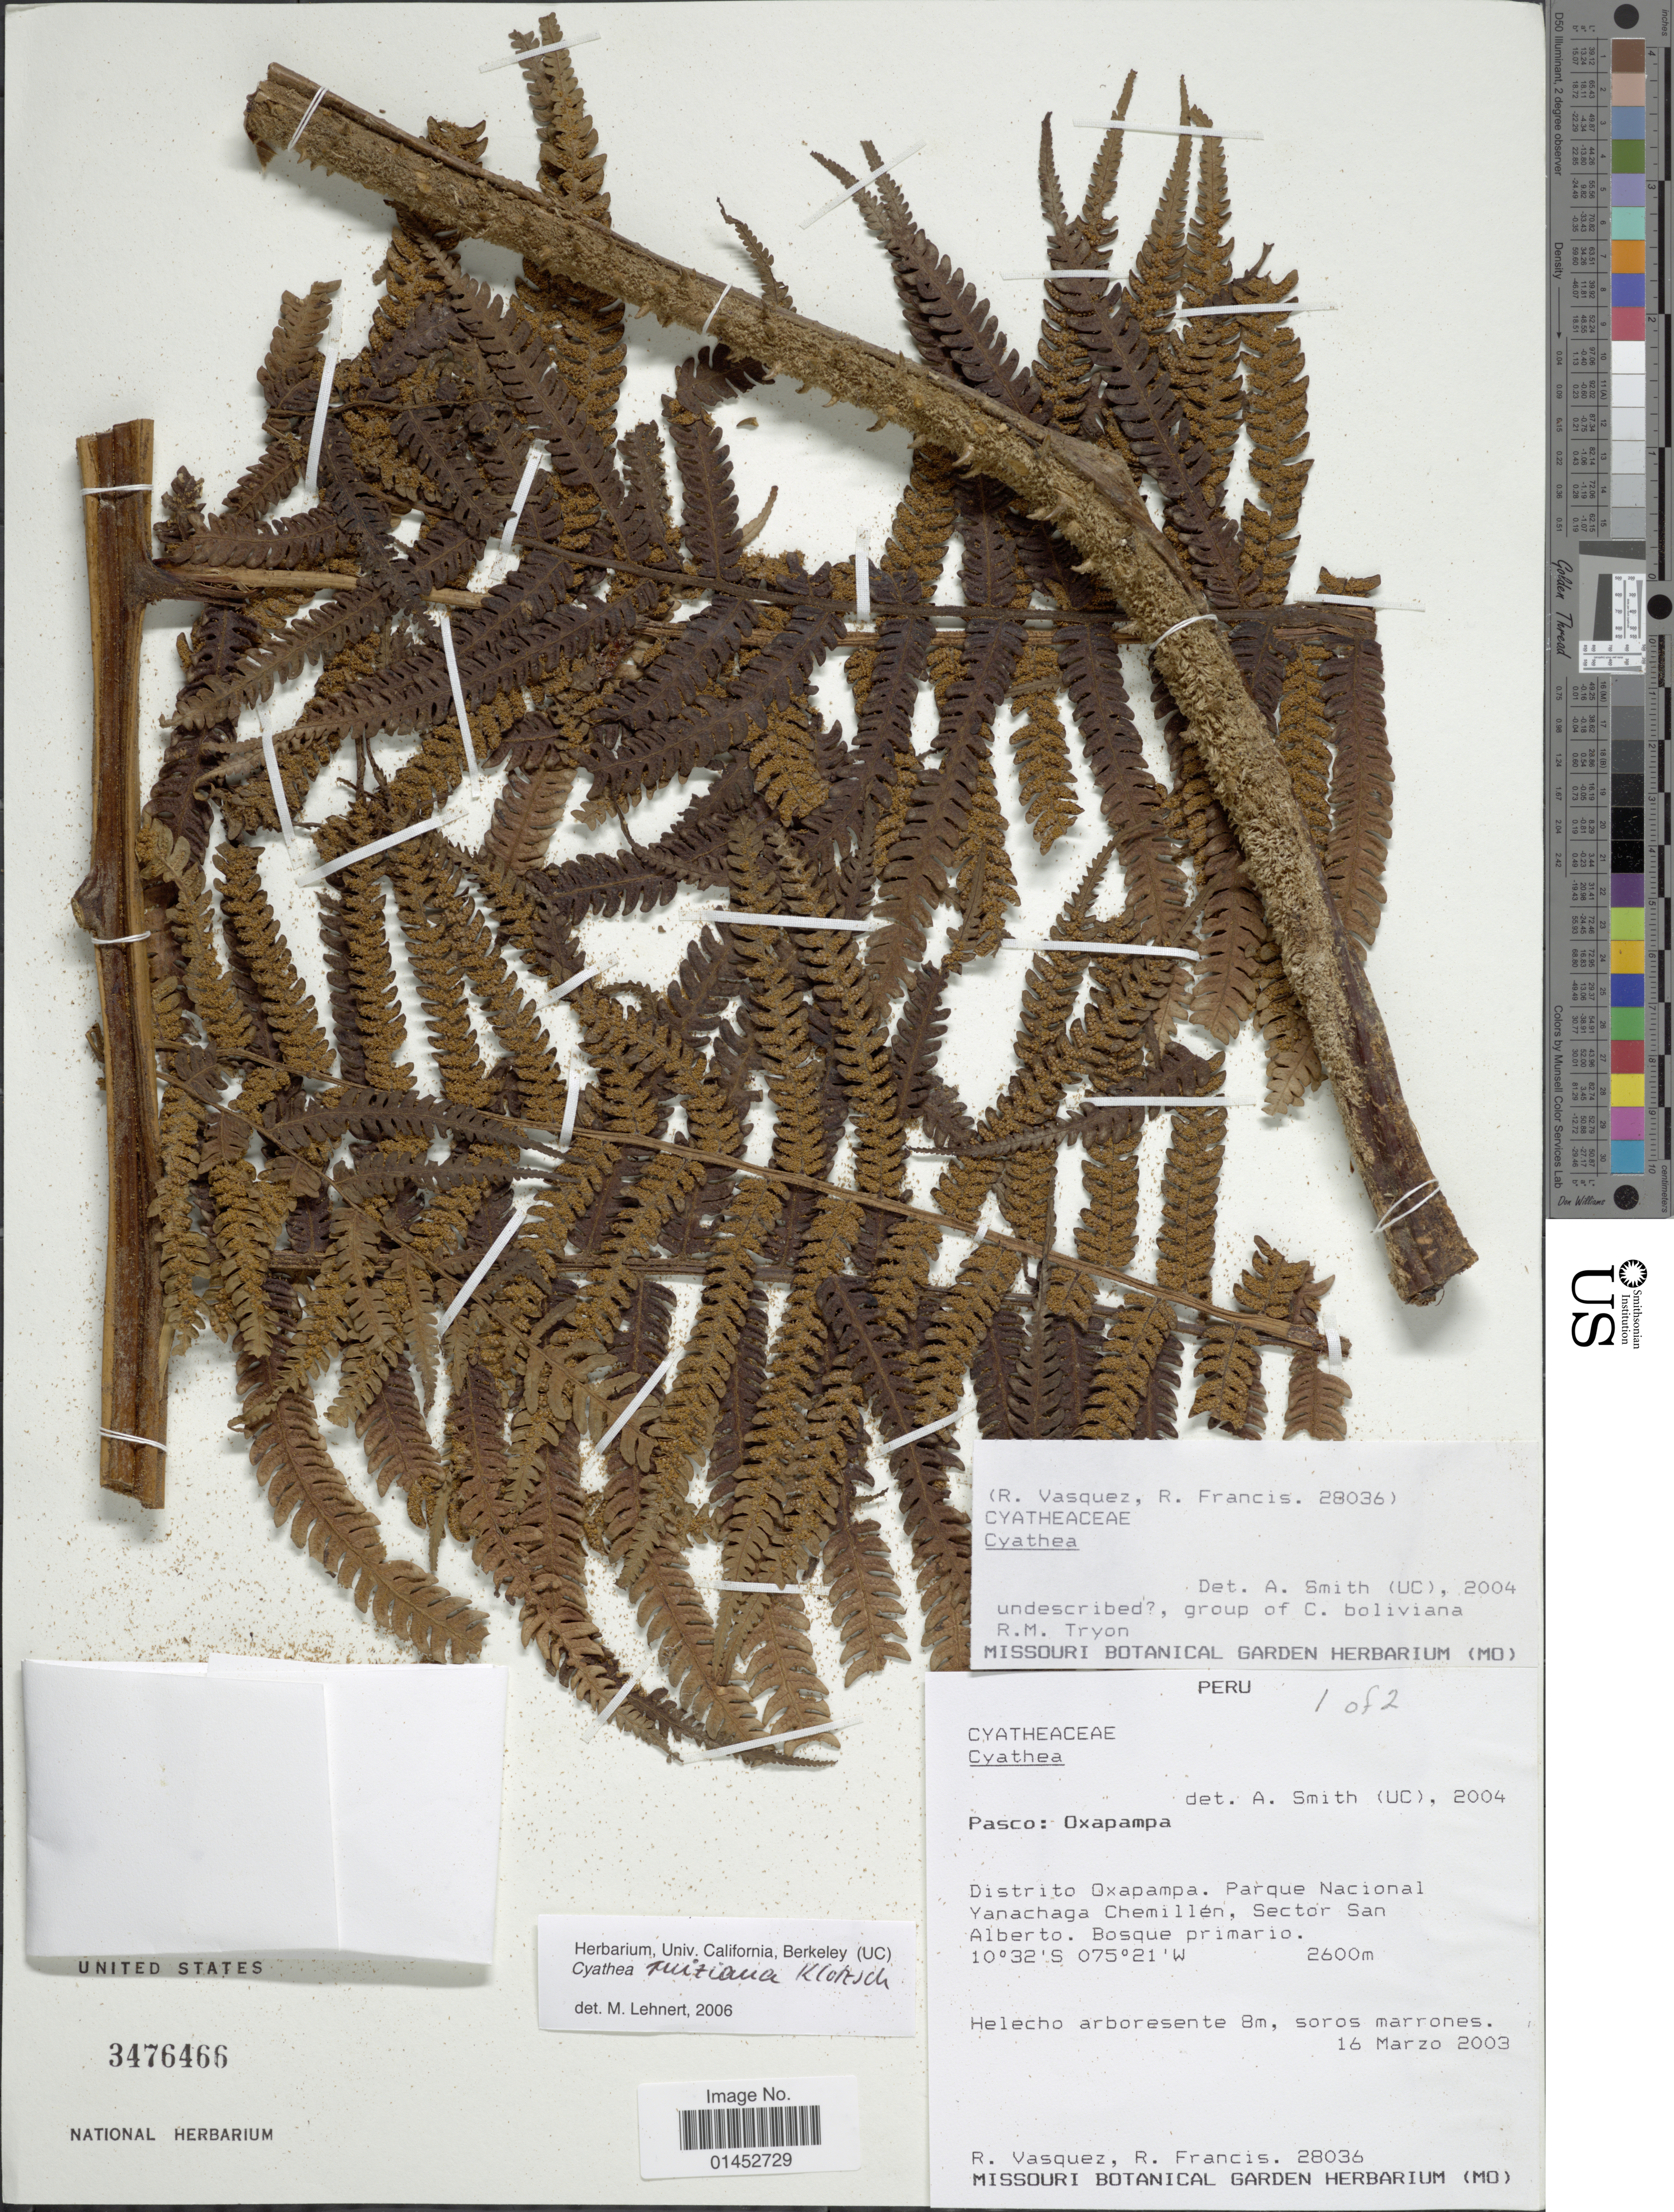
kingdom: Plantae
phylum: Tracheophyta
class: Polypodiopsida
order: Cyatheales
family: Cyatheaceae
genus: Cyathea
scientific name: Cyathea ruiziana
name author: Klotzsch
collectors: R. Vasquez & R. Francis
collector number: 28036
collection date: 2003-03-16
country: Peru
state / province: Pasco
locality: Oxapampa, Distrito Oxapampa. Parque Nacional Yanachaga Chemilé, Sector San Alberto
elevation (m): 2600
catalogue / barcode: US 3476466